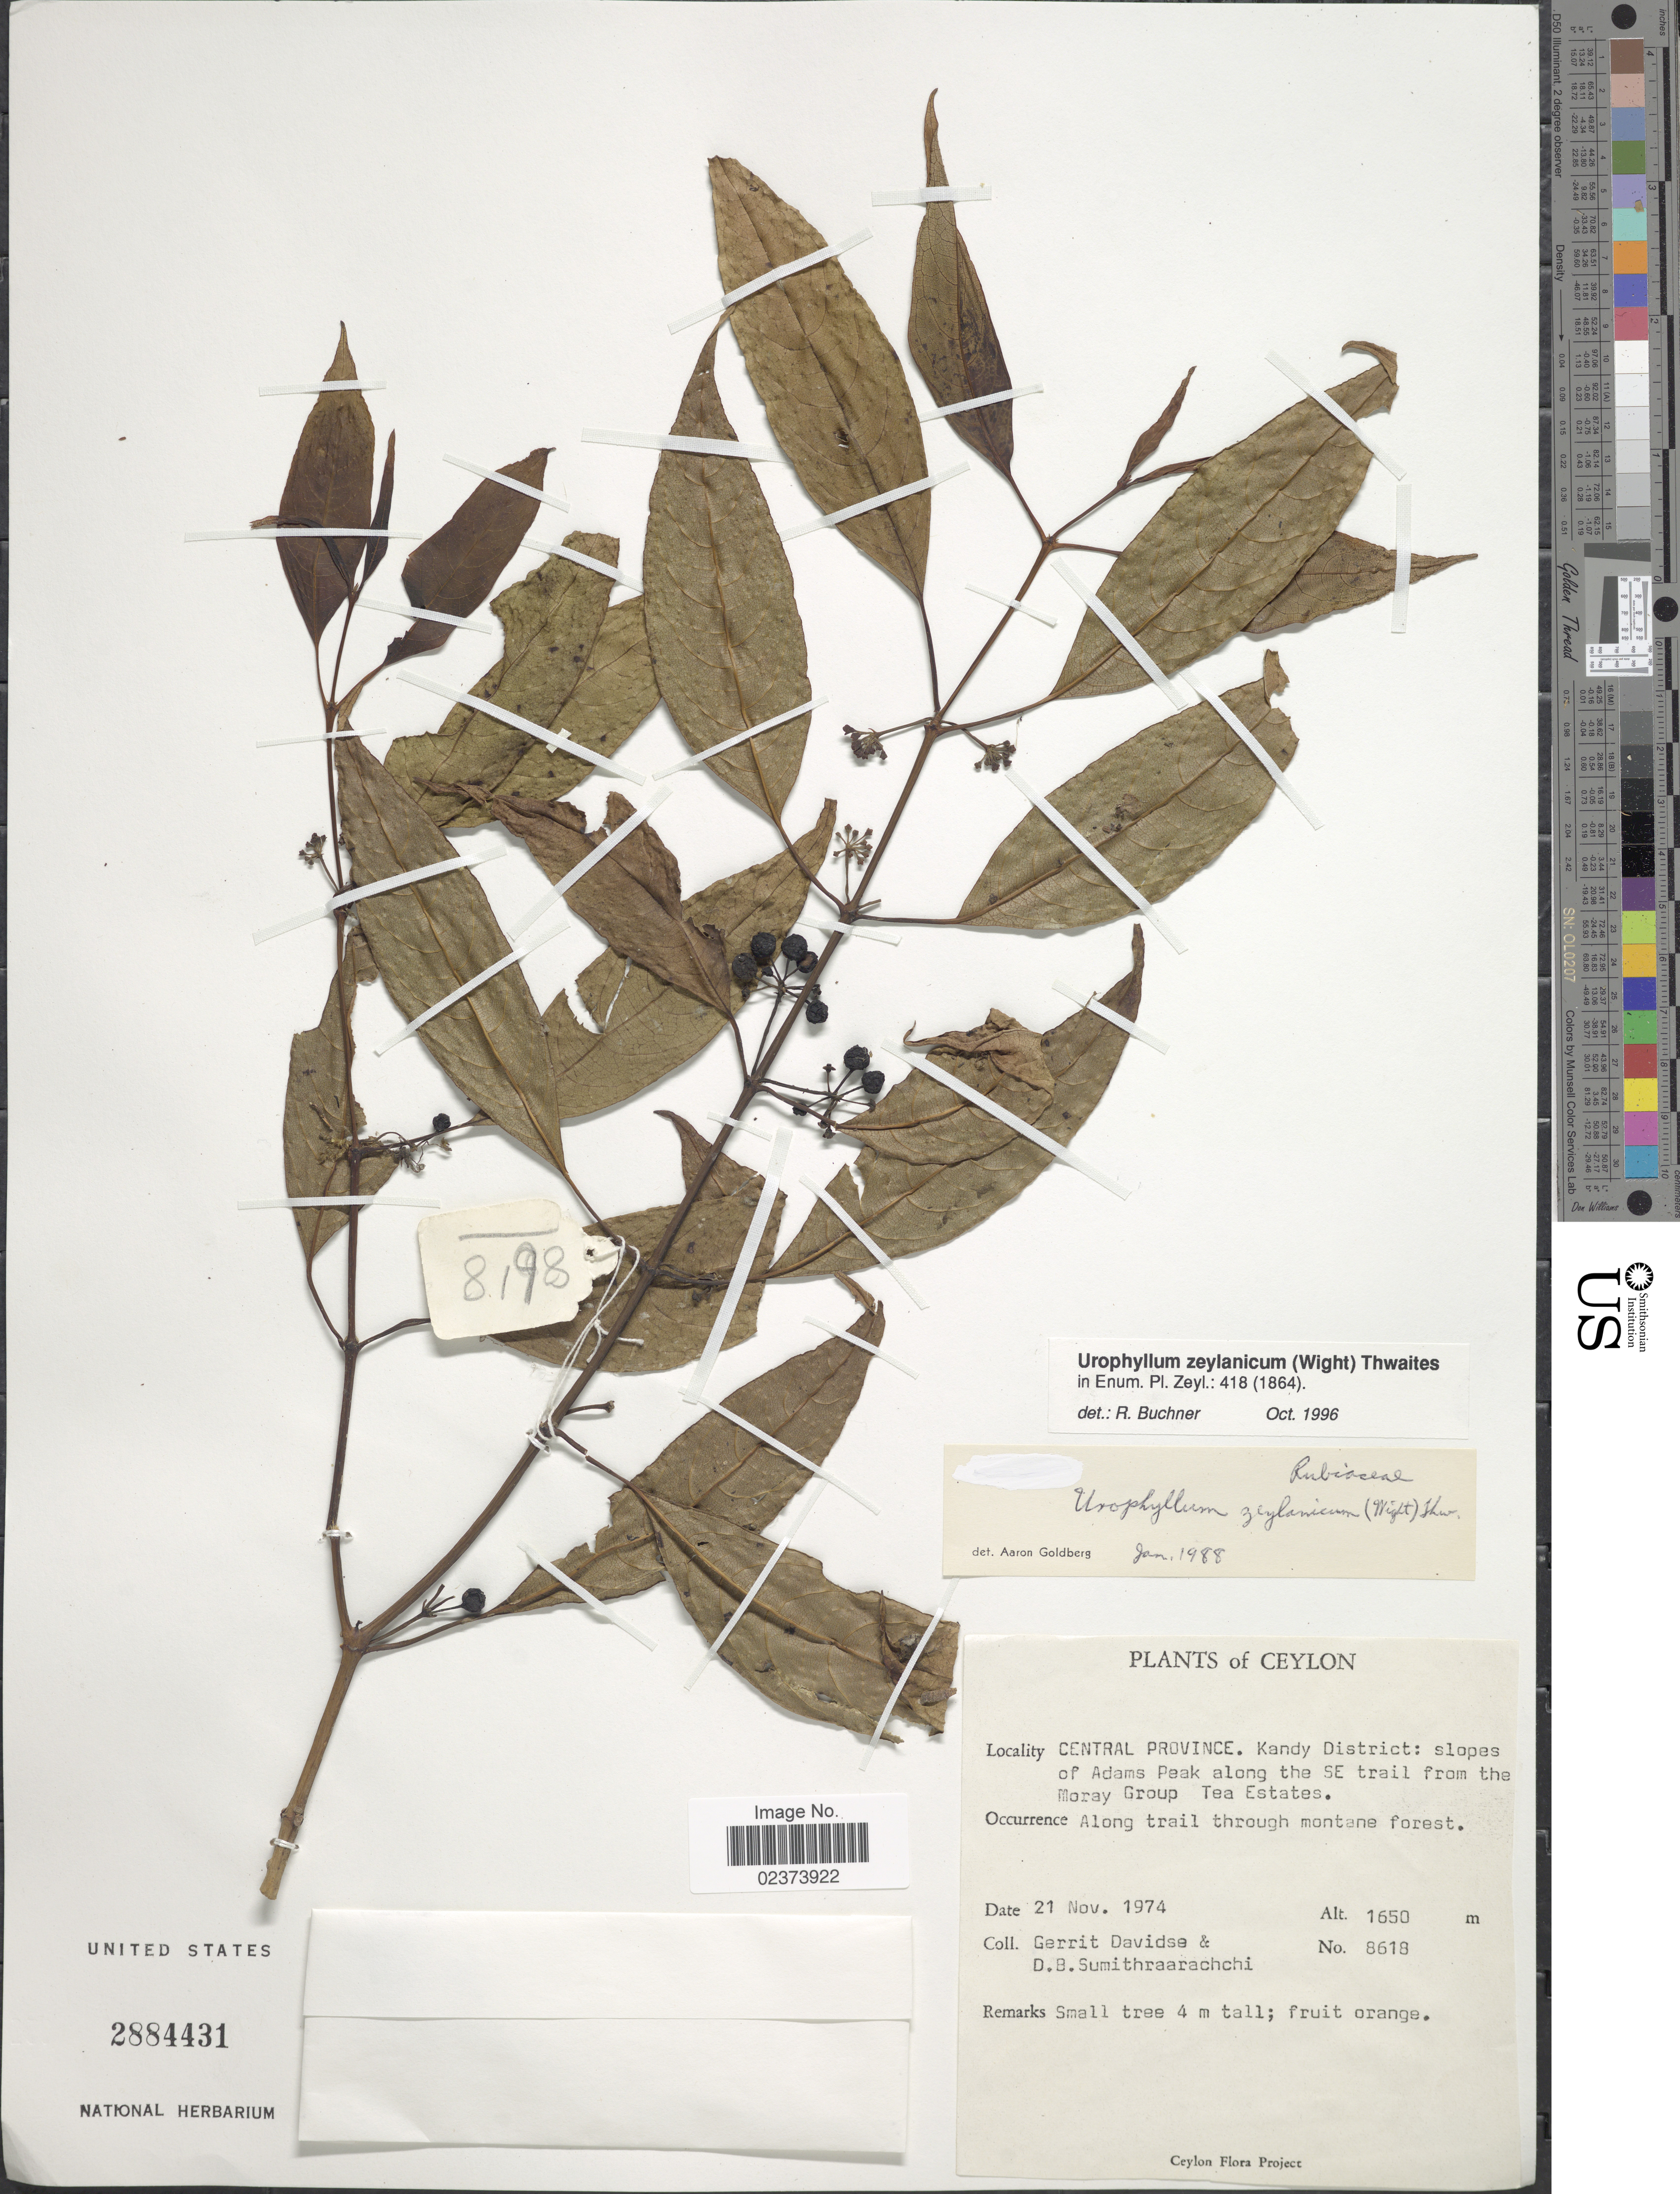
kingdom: Plantae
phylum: Tracheophyta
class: Magnoliopsida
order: Gentianales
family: Rubiaceae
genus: Urophyllum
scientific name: Urophyllum zeylanicum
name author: (Wight) Thwaites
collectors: G. Davidse & D. B. Sumithraarachchi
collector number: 8618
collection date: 1974-11-21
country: Sri Lanka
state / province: Central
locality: Ceylon, Central Province, Kandy District: slopes of Adams Peak along the SE trail from the Moray Group Tea Estate, Along trail through montane forest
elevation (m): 1650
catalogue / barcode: US 2884431